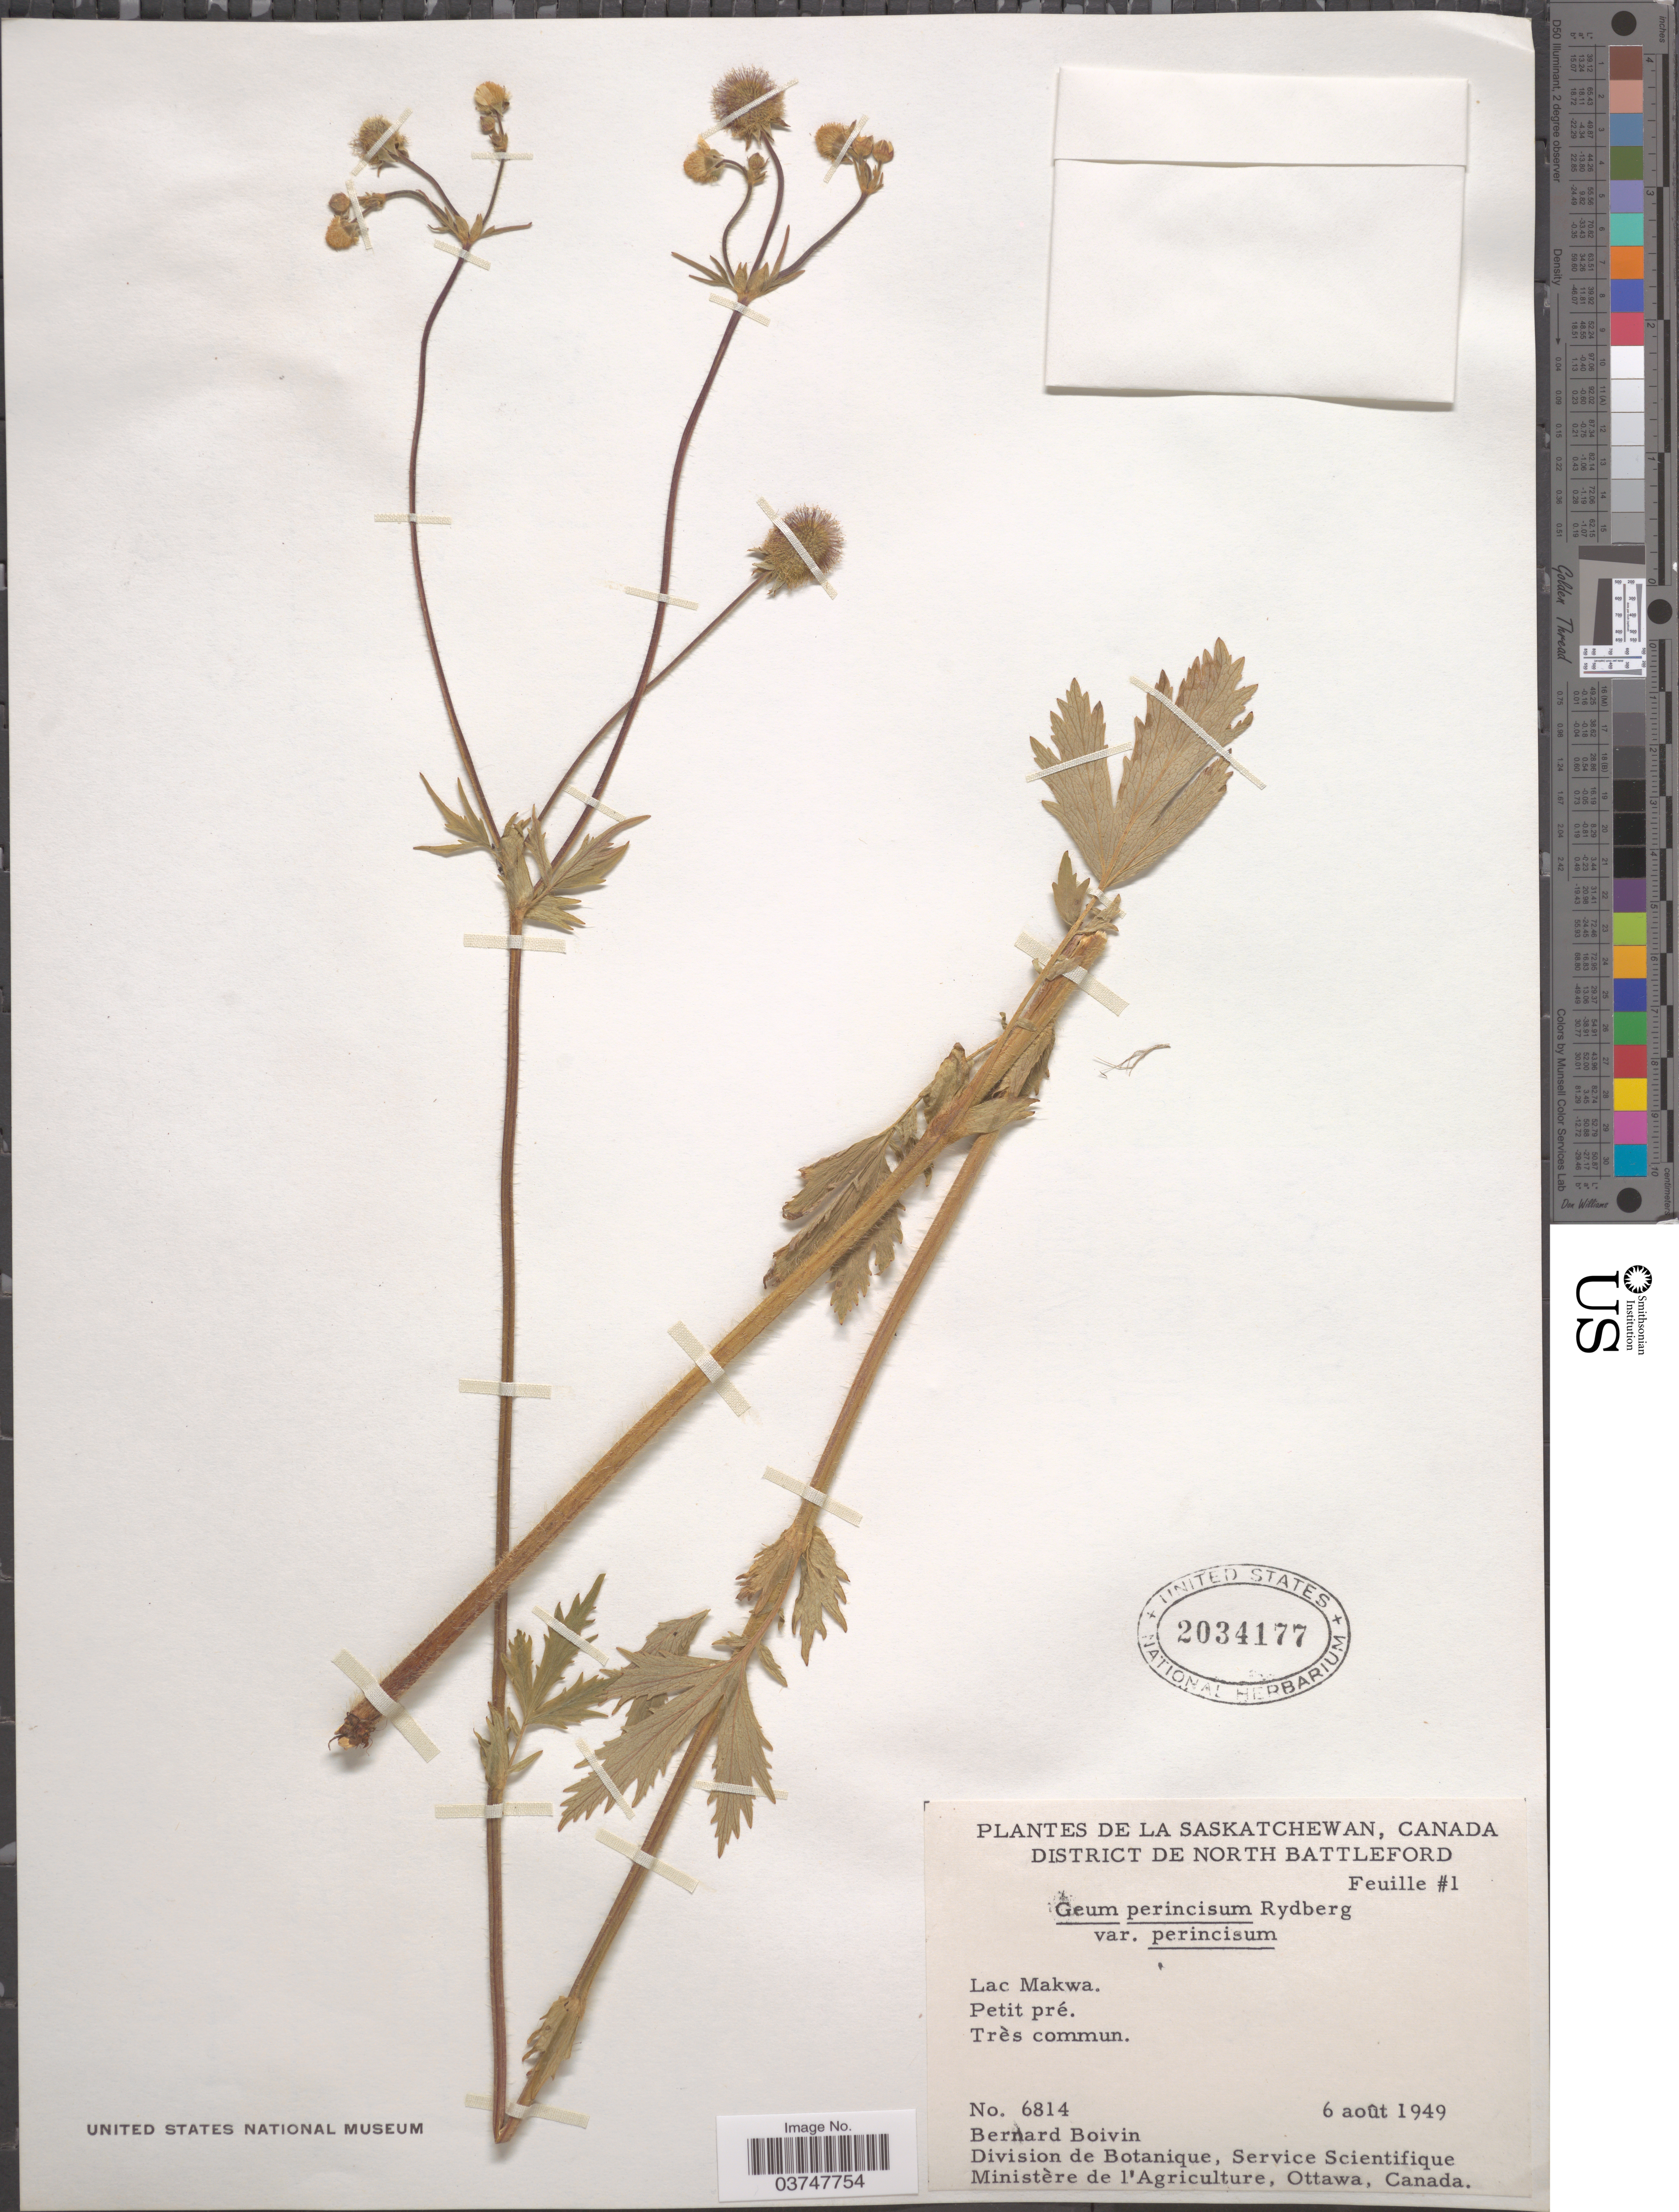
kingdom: Plantae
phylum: Tracheophyta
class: Magnoliopsida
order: Rosales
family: Rosaceae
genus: Geum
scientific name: Geum macrophyllum var. perincisum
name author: (Rydb.) Raup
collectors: J. R. B. Boivin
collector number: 6814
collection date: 1949-08-06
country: Canada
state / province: Saskatchewan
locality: District de North Battleford. Lac Makwa.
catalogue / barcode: US 2034177